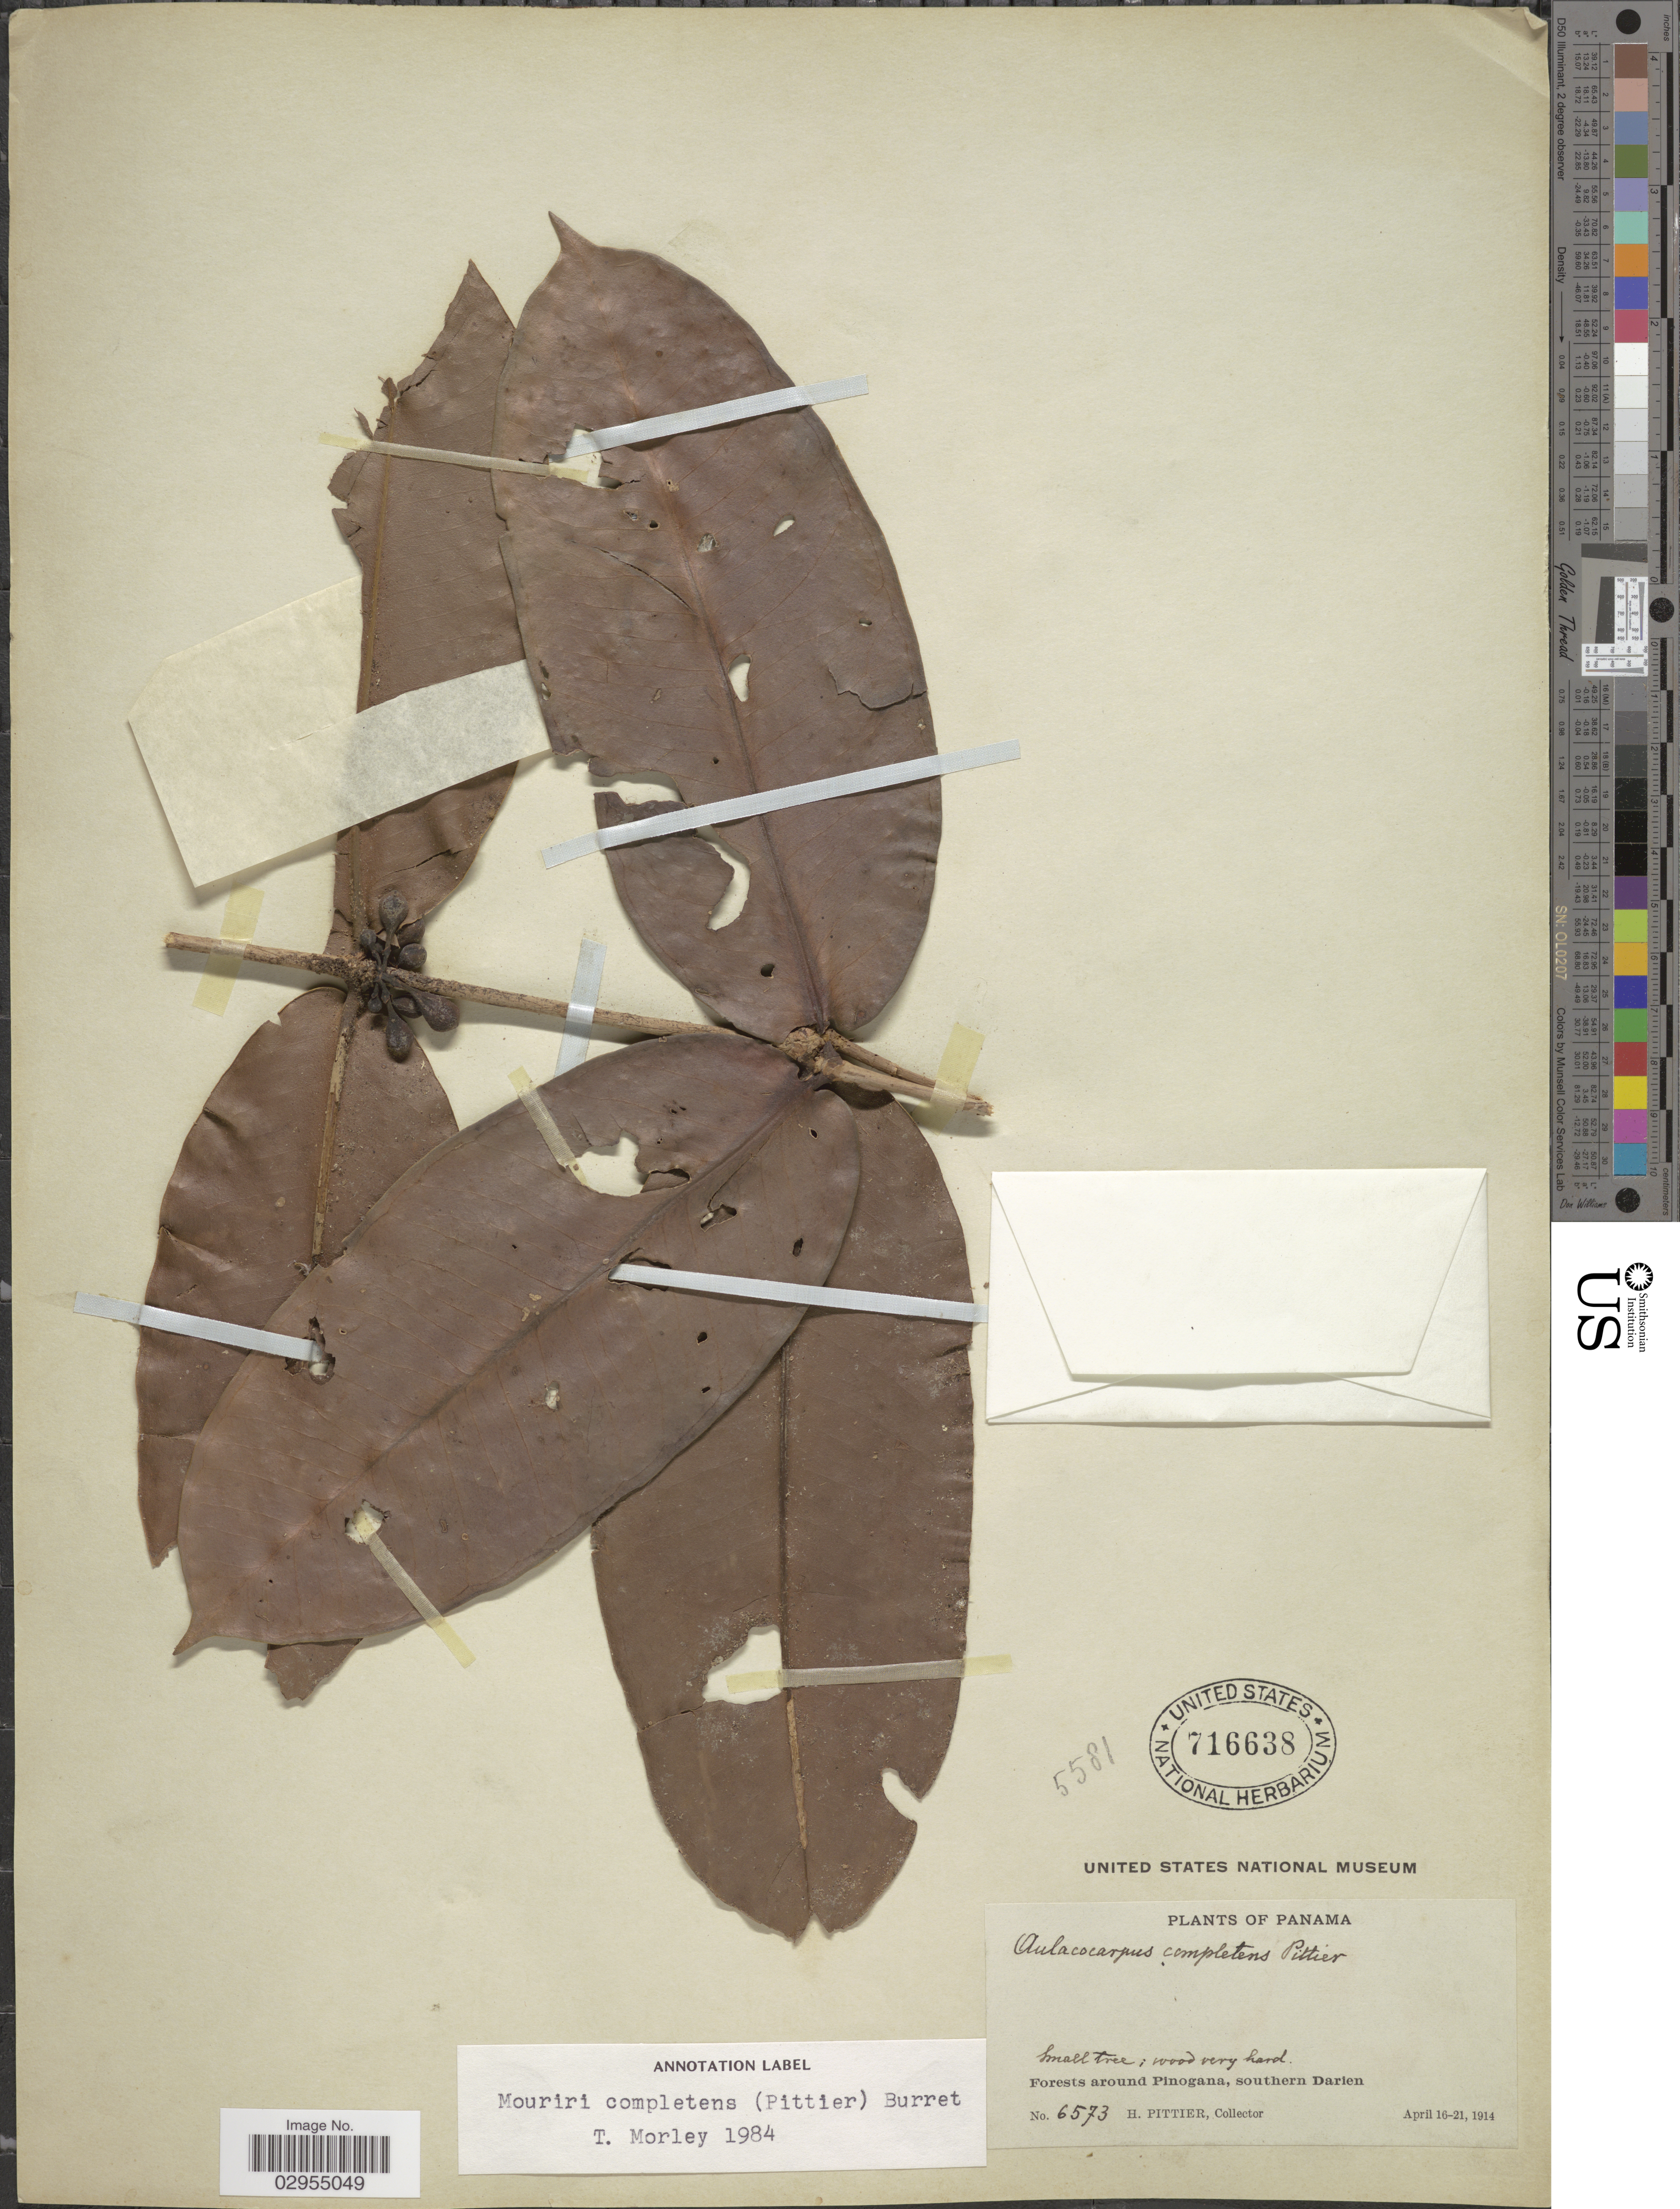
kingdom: Plantae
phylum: Tracheophyta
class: Magnoliopsida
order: Myrtales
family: Melastomataceae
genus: Mouriri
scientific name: Mouriri completens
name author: Burret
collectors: H. F. Pittier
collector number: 6573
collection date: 1914-04-16/1914-04-21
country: Panama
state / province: Darién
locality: Forests around Pinogana, southern Darien.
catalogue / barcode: US 716638